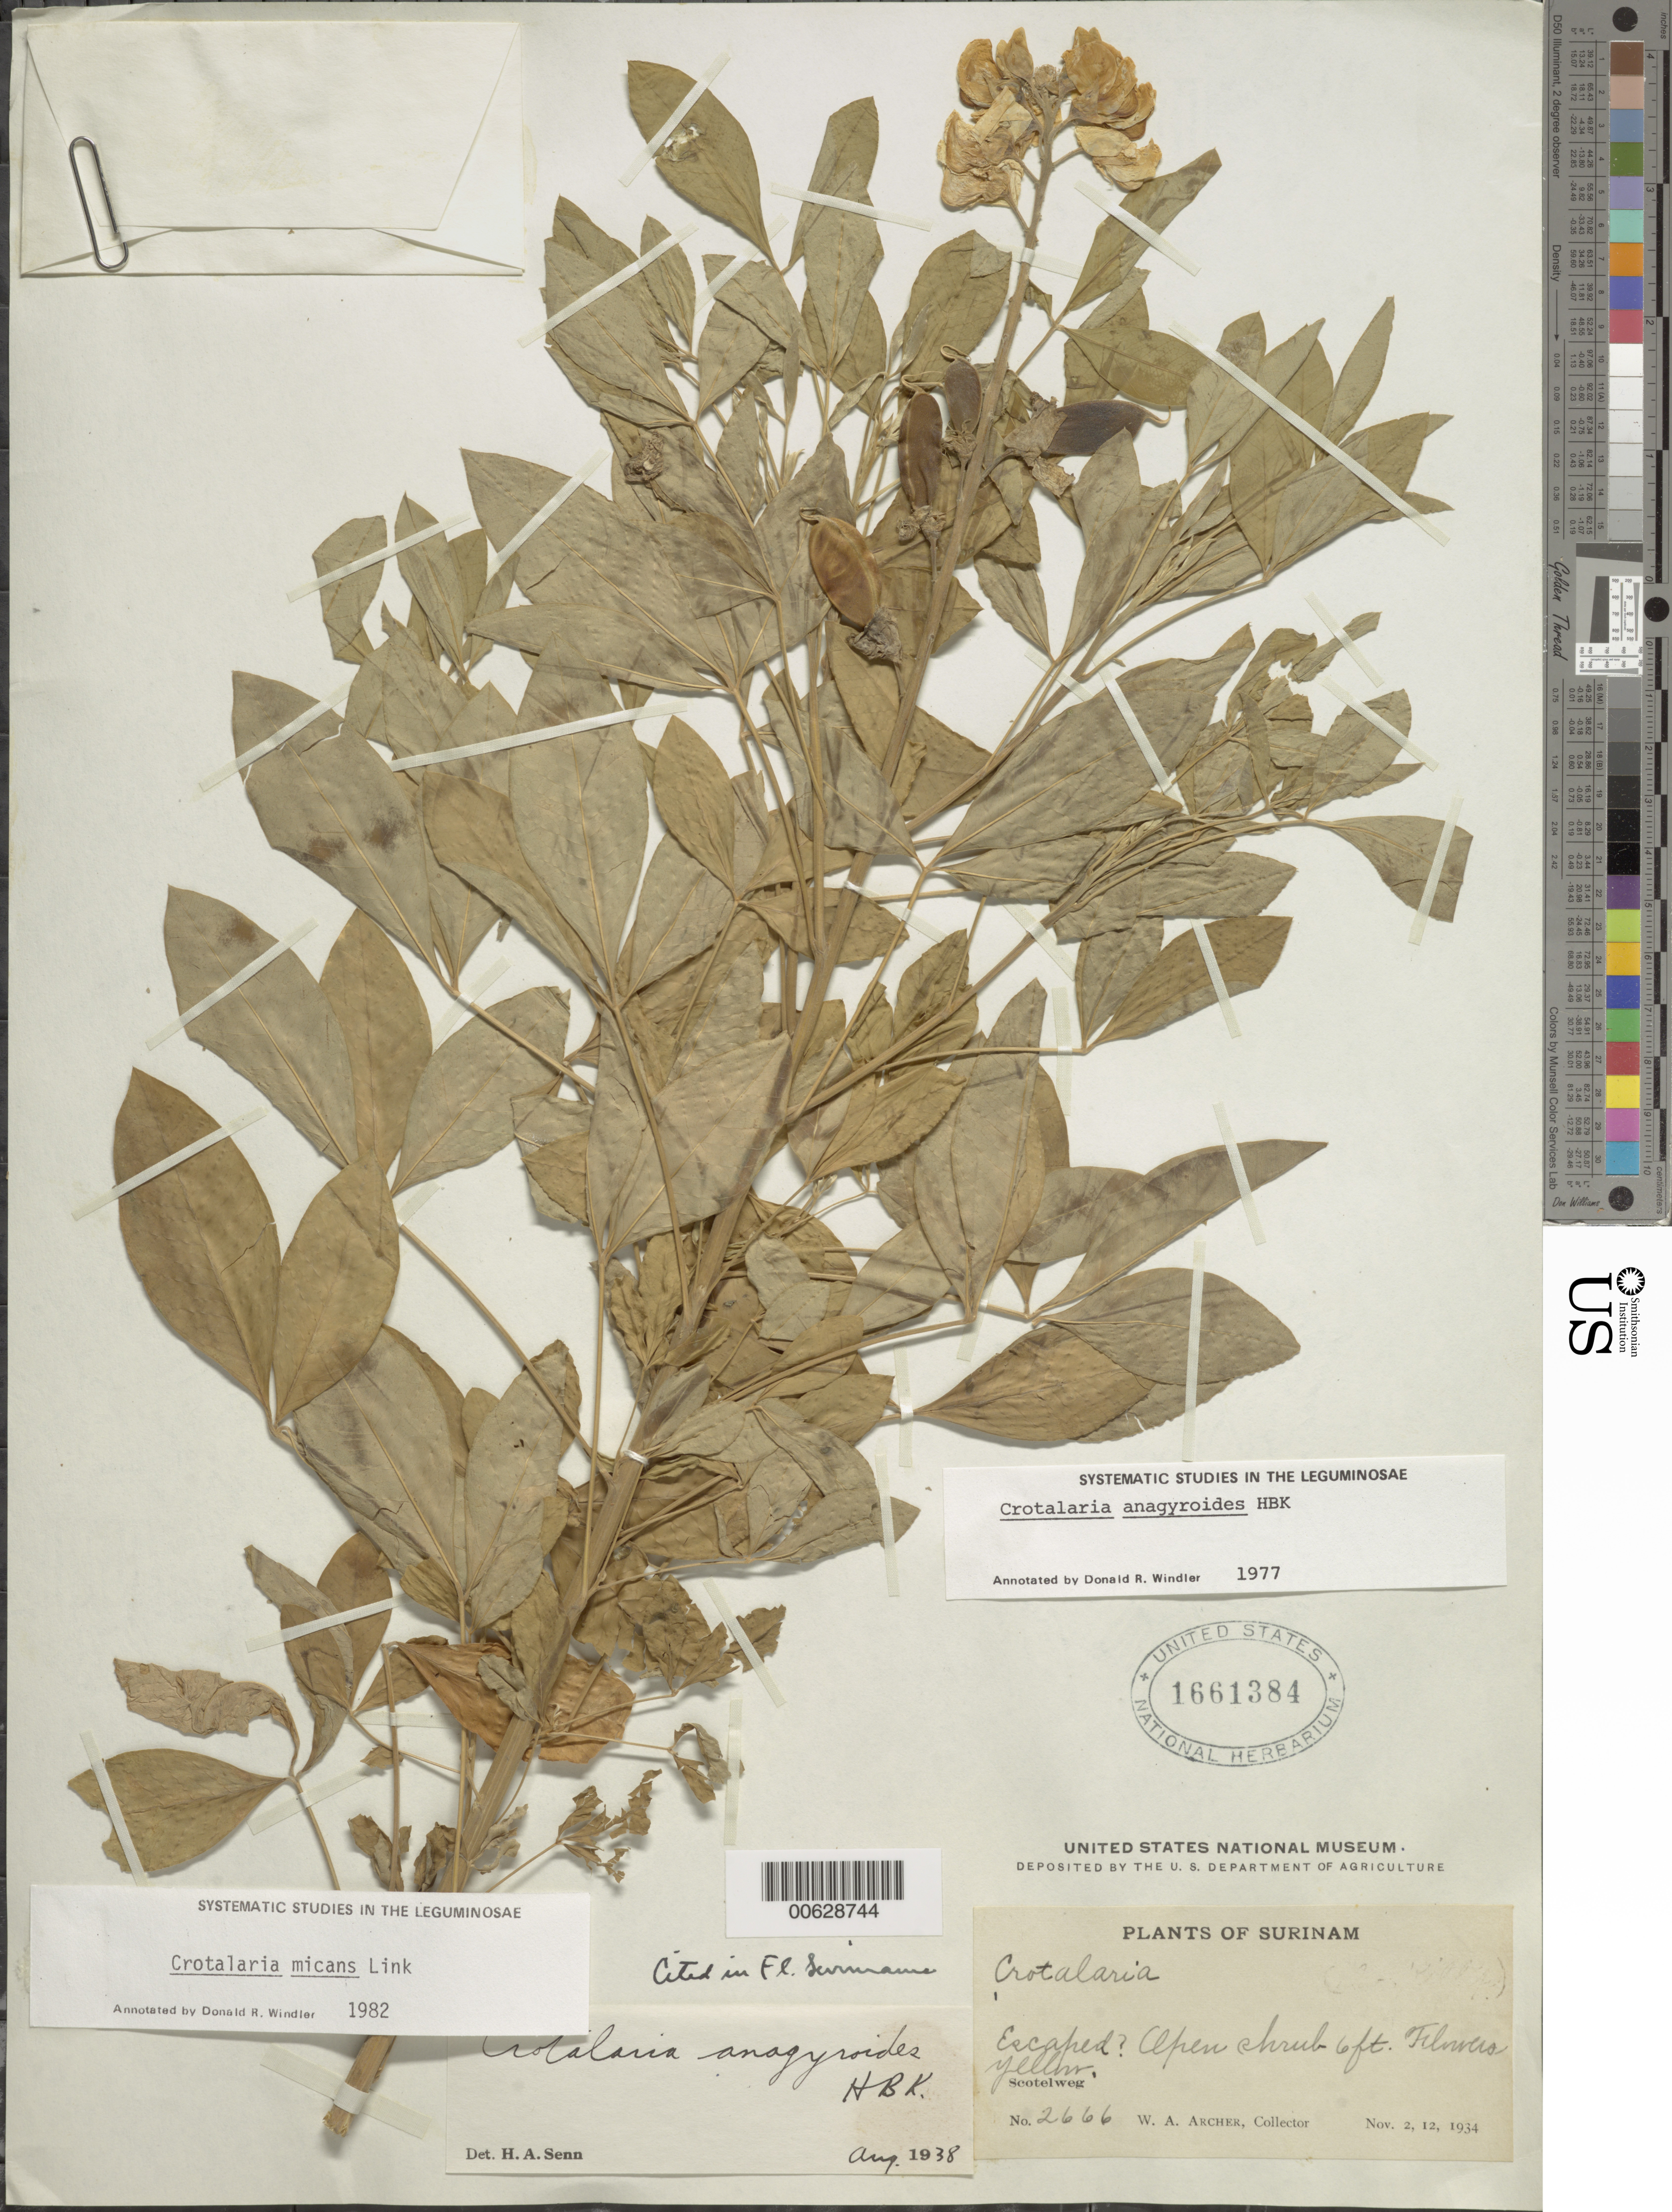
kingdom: Plantae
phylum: Tracheophyta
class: Magnoliopsida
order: Fabales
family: Fabaceae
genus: Crotalaria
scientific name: Crotalaria micans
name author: Link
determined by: Windler, D. R.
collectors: W. A. Archer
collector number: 2666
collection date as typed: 2-Nov-34 or 12-Nov-34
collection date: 1934-11-02 or 1934-11-12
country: Suriname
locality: Scotelweg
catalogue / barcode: US 1661384